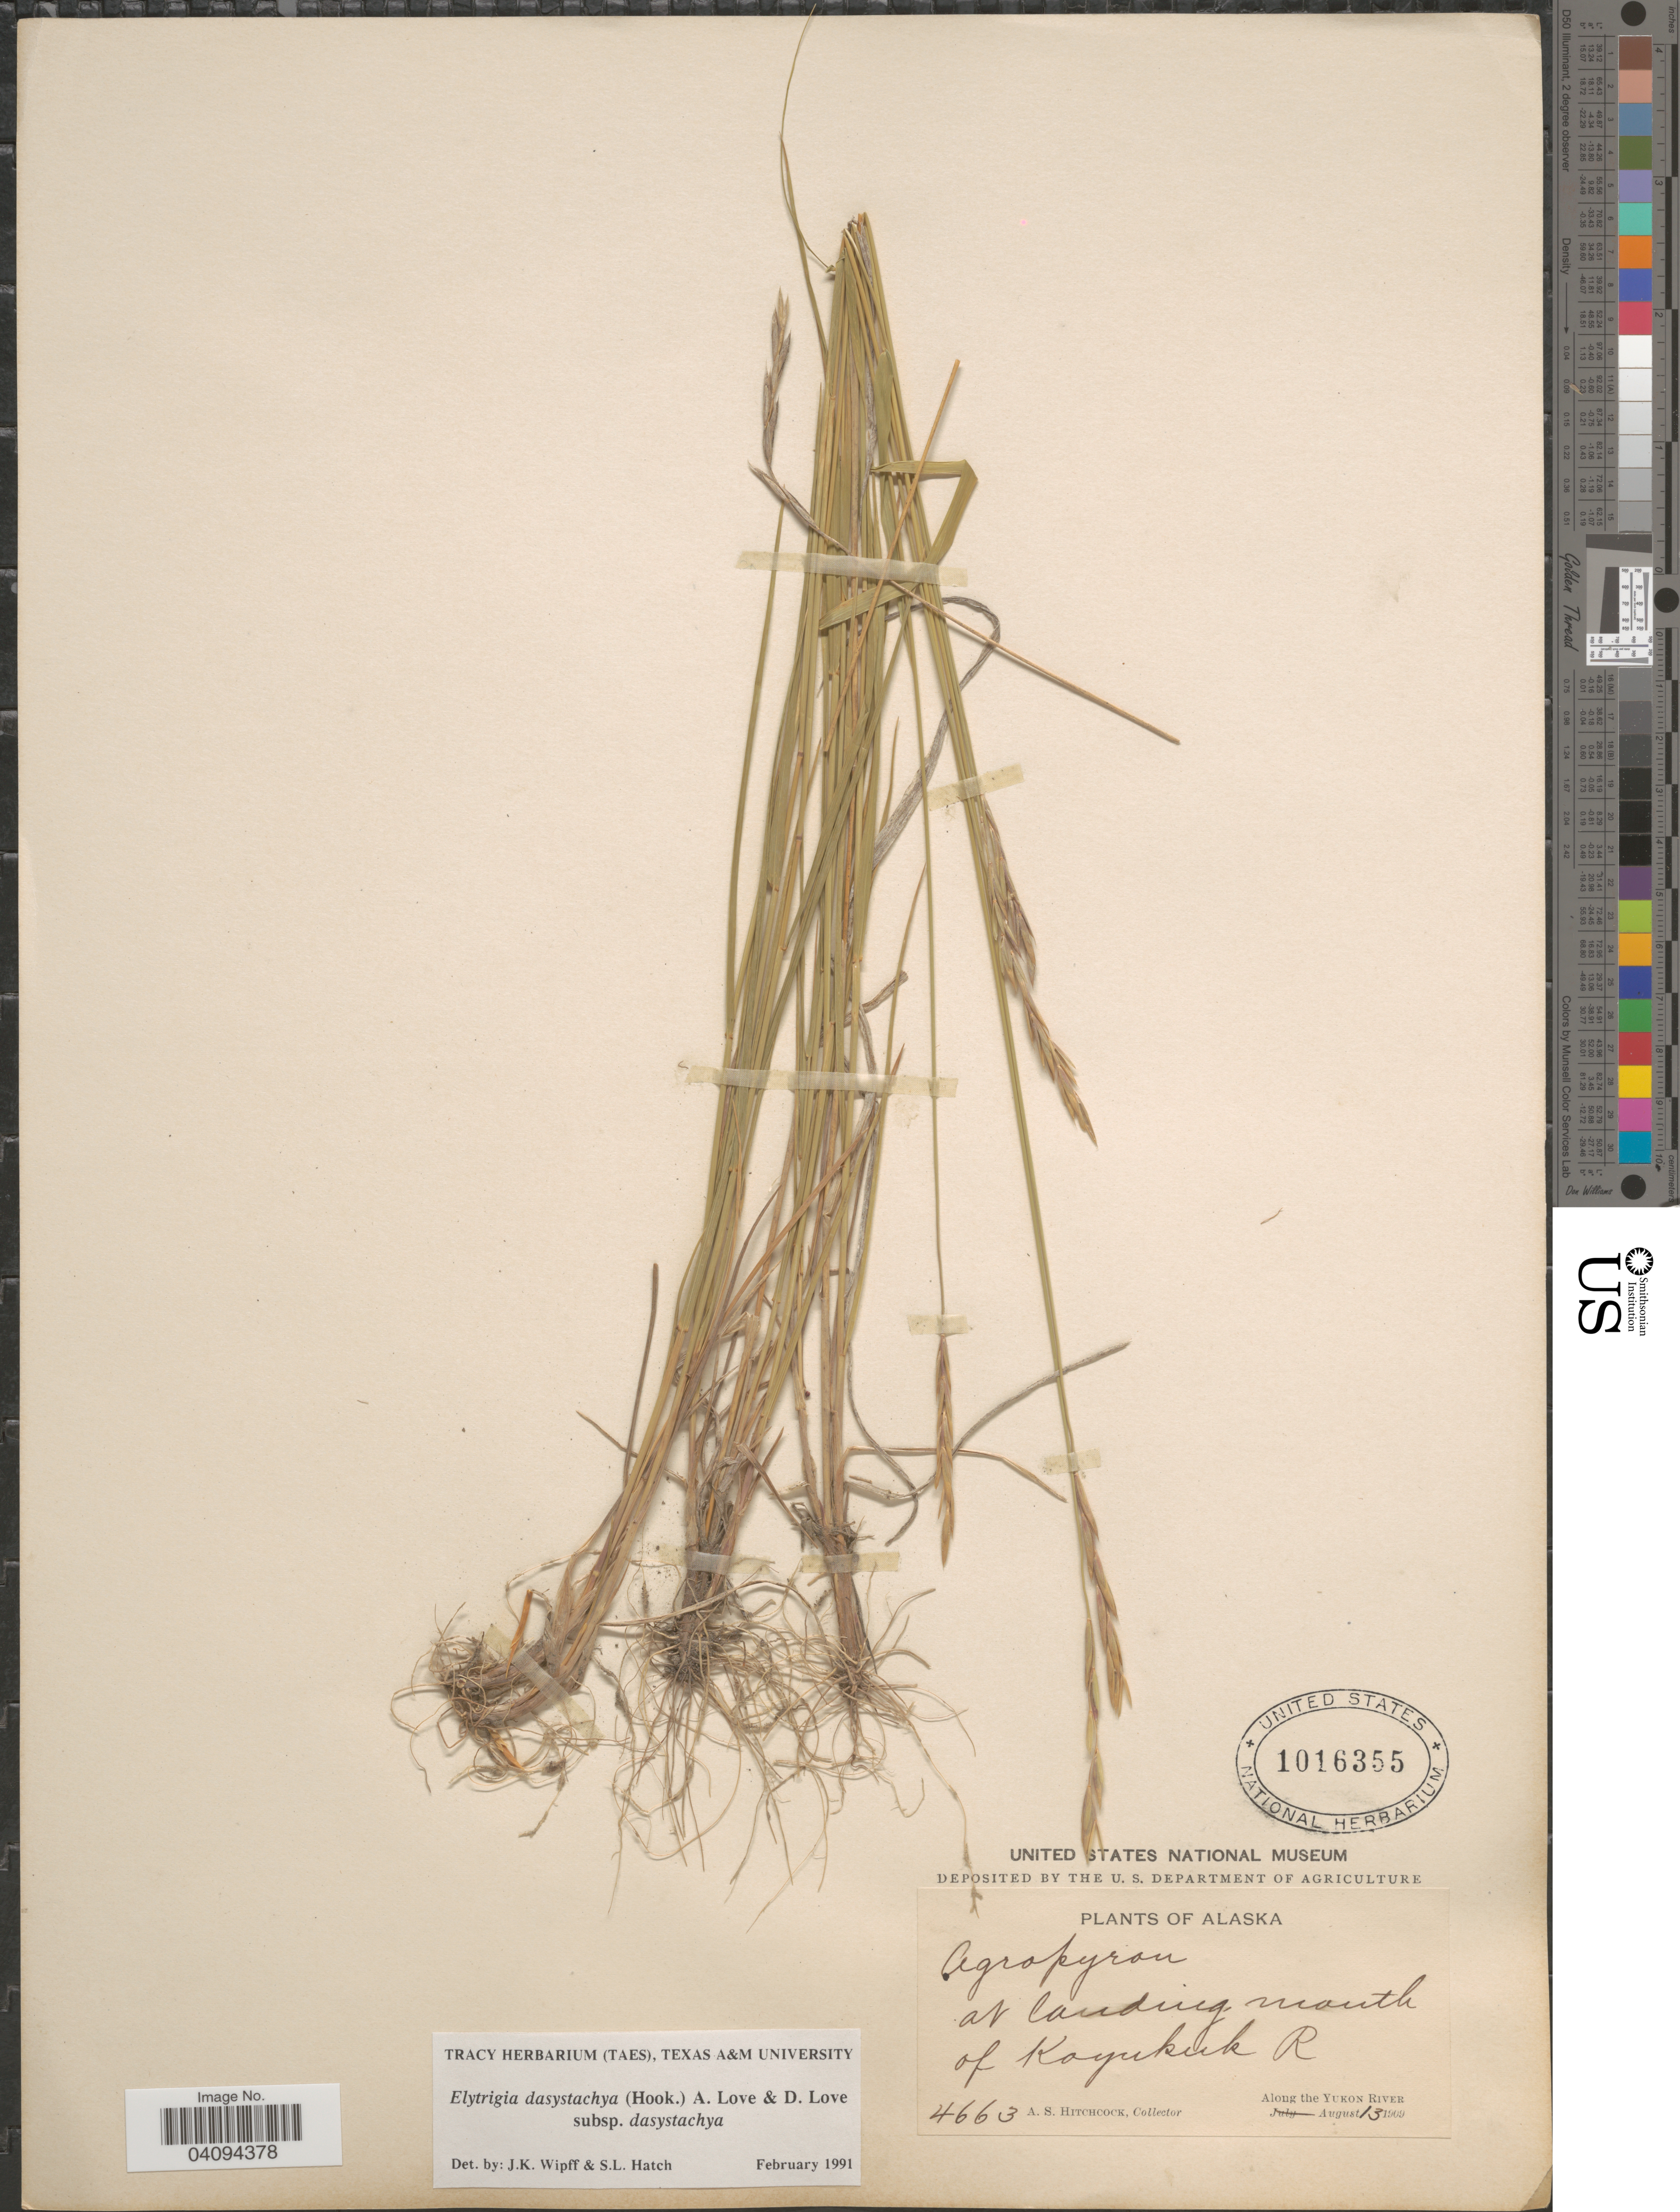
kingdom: Plantae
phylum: Tracheophyta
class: Liliopsida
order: Poales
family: Poaceae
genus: Elymus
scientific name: Elymus lanceolatus subsp. lanceolatus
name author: (Scribn. & J.G. Sm.) Gould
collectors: A. S. Hitchcock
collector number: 4663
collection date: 1909-08-13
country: United States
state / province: Alaska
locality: At landing mouth of Koyukuk R. Along the Yukon River.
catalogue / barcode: US 1016355